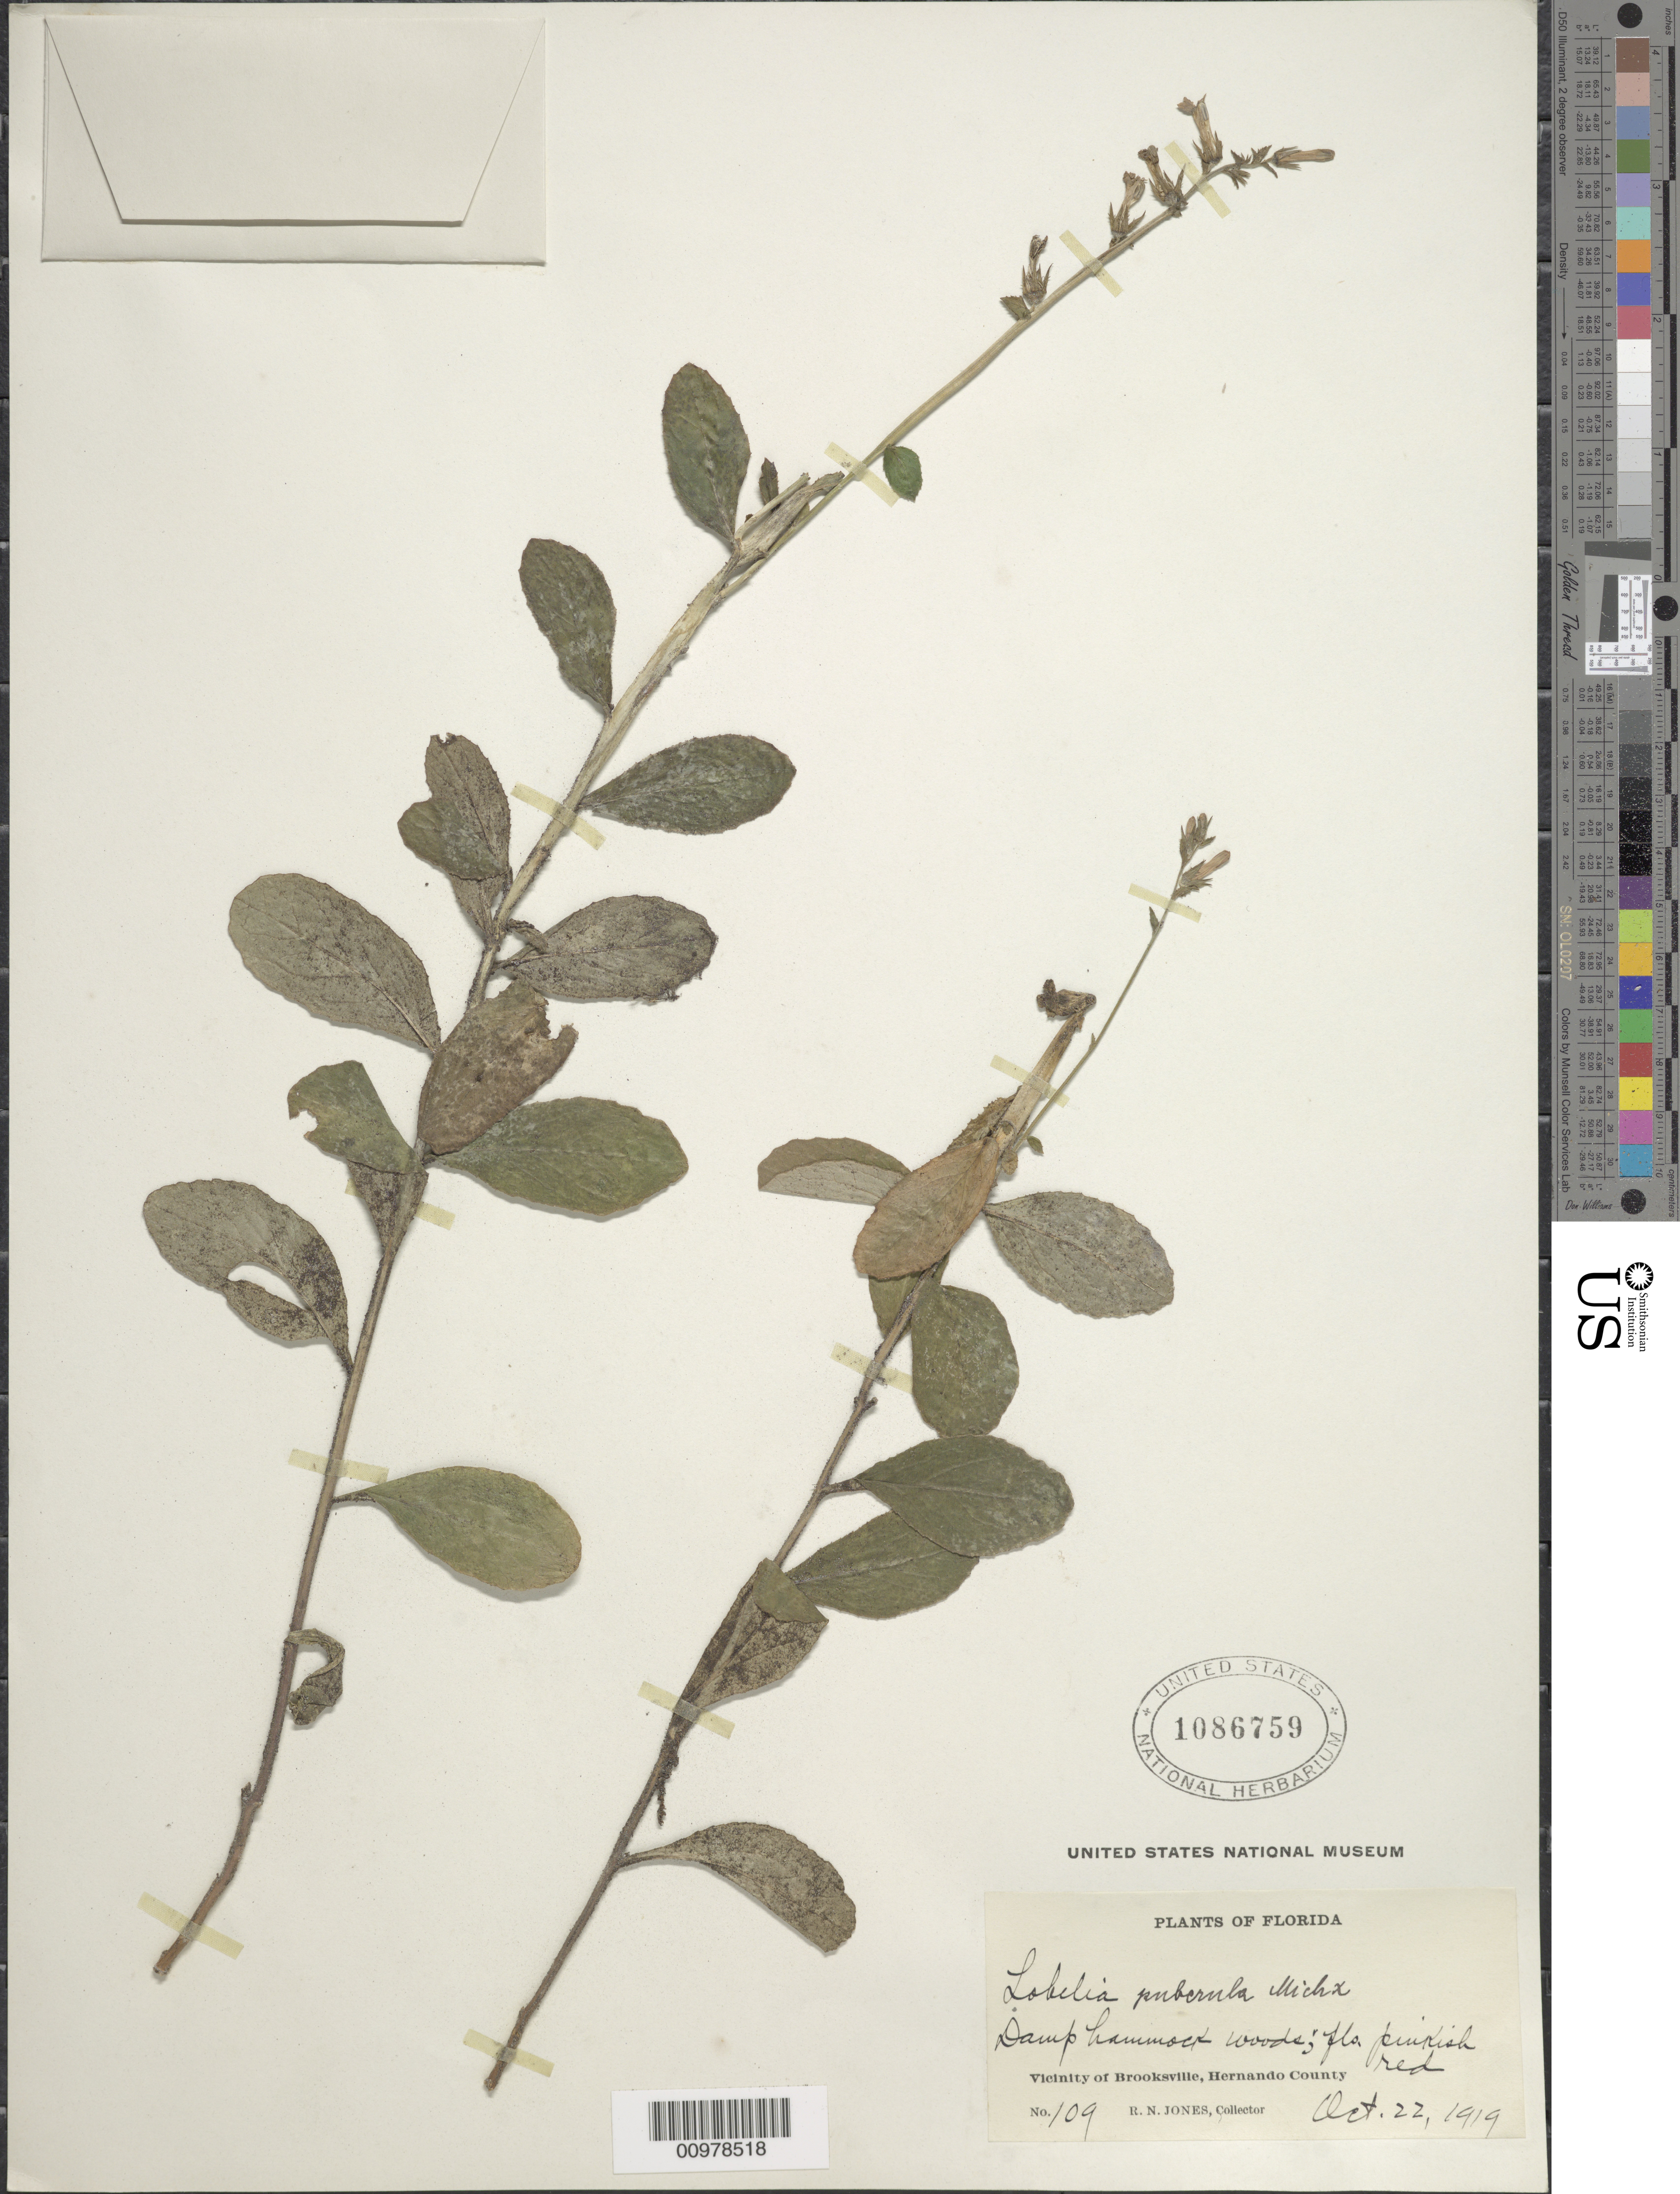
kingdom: Plantae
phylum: Tracheophyta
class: Magnoliopsida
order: Asterales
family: Campanulaceae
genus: Lobelia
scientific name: Lobelia puberula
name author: Michx.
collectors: R. N. Jones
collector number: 109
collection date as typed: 22 Oct 1919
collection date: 1919-10-22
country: United States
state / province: Florida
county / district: Hernando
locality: Brooksville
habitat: damp hammock woods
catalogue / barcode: US 1086759